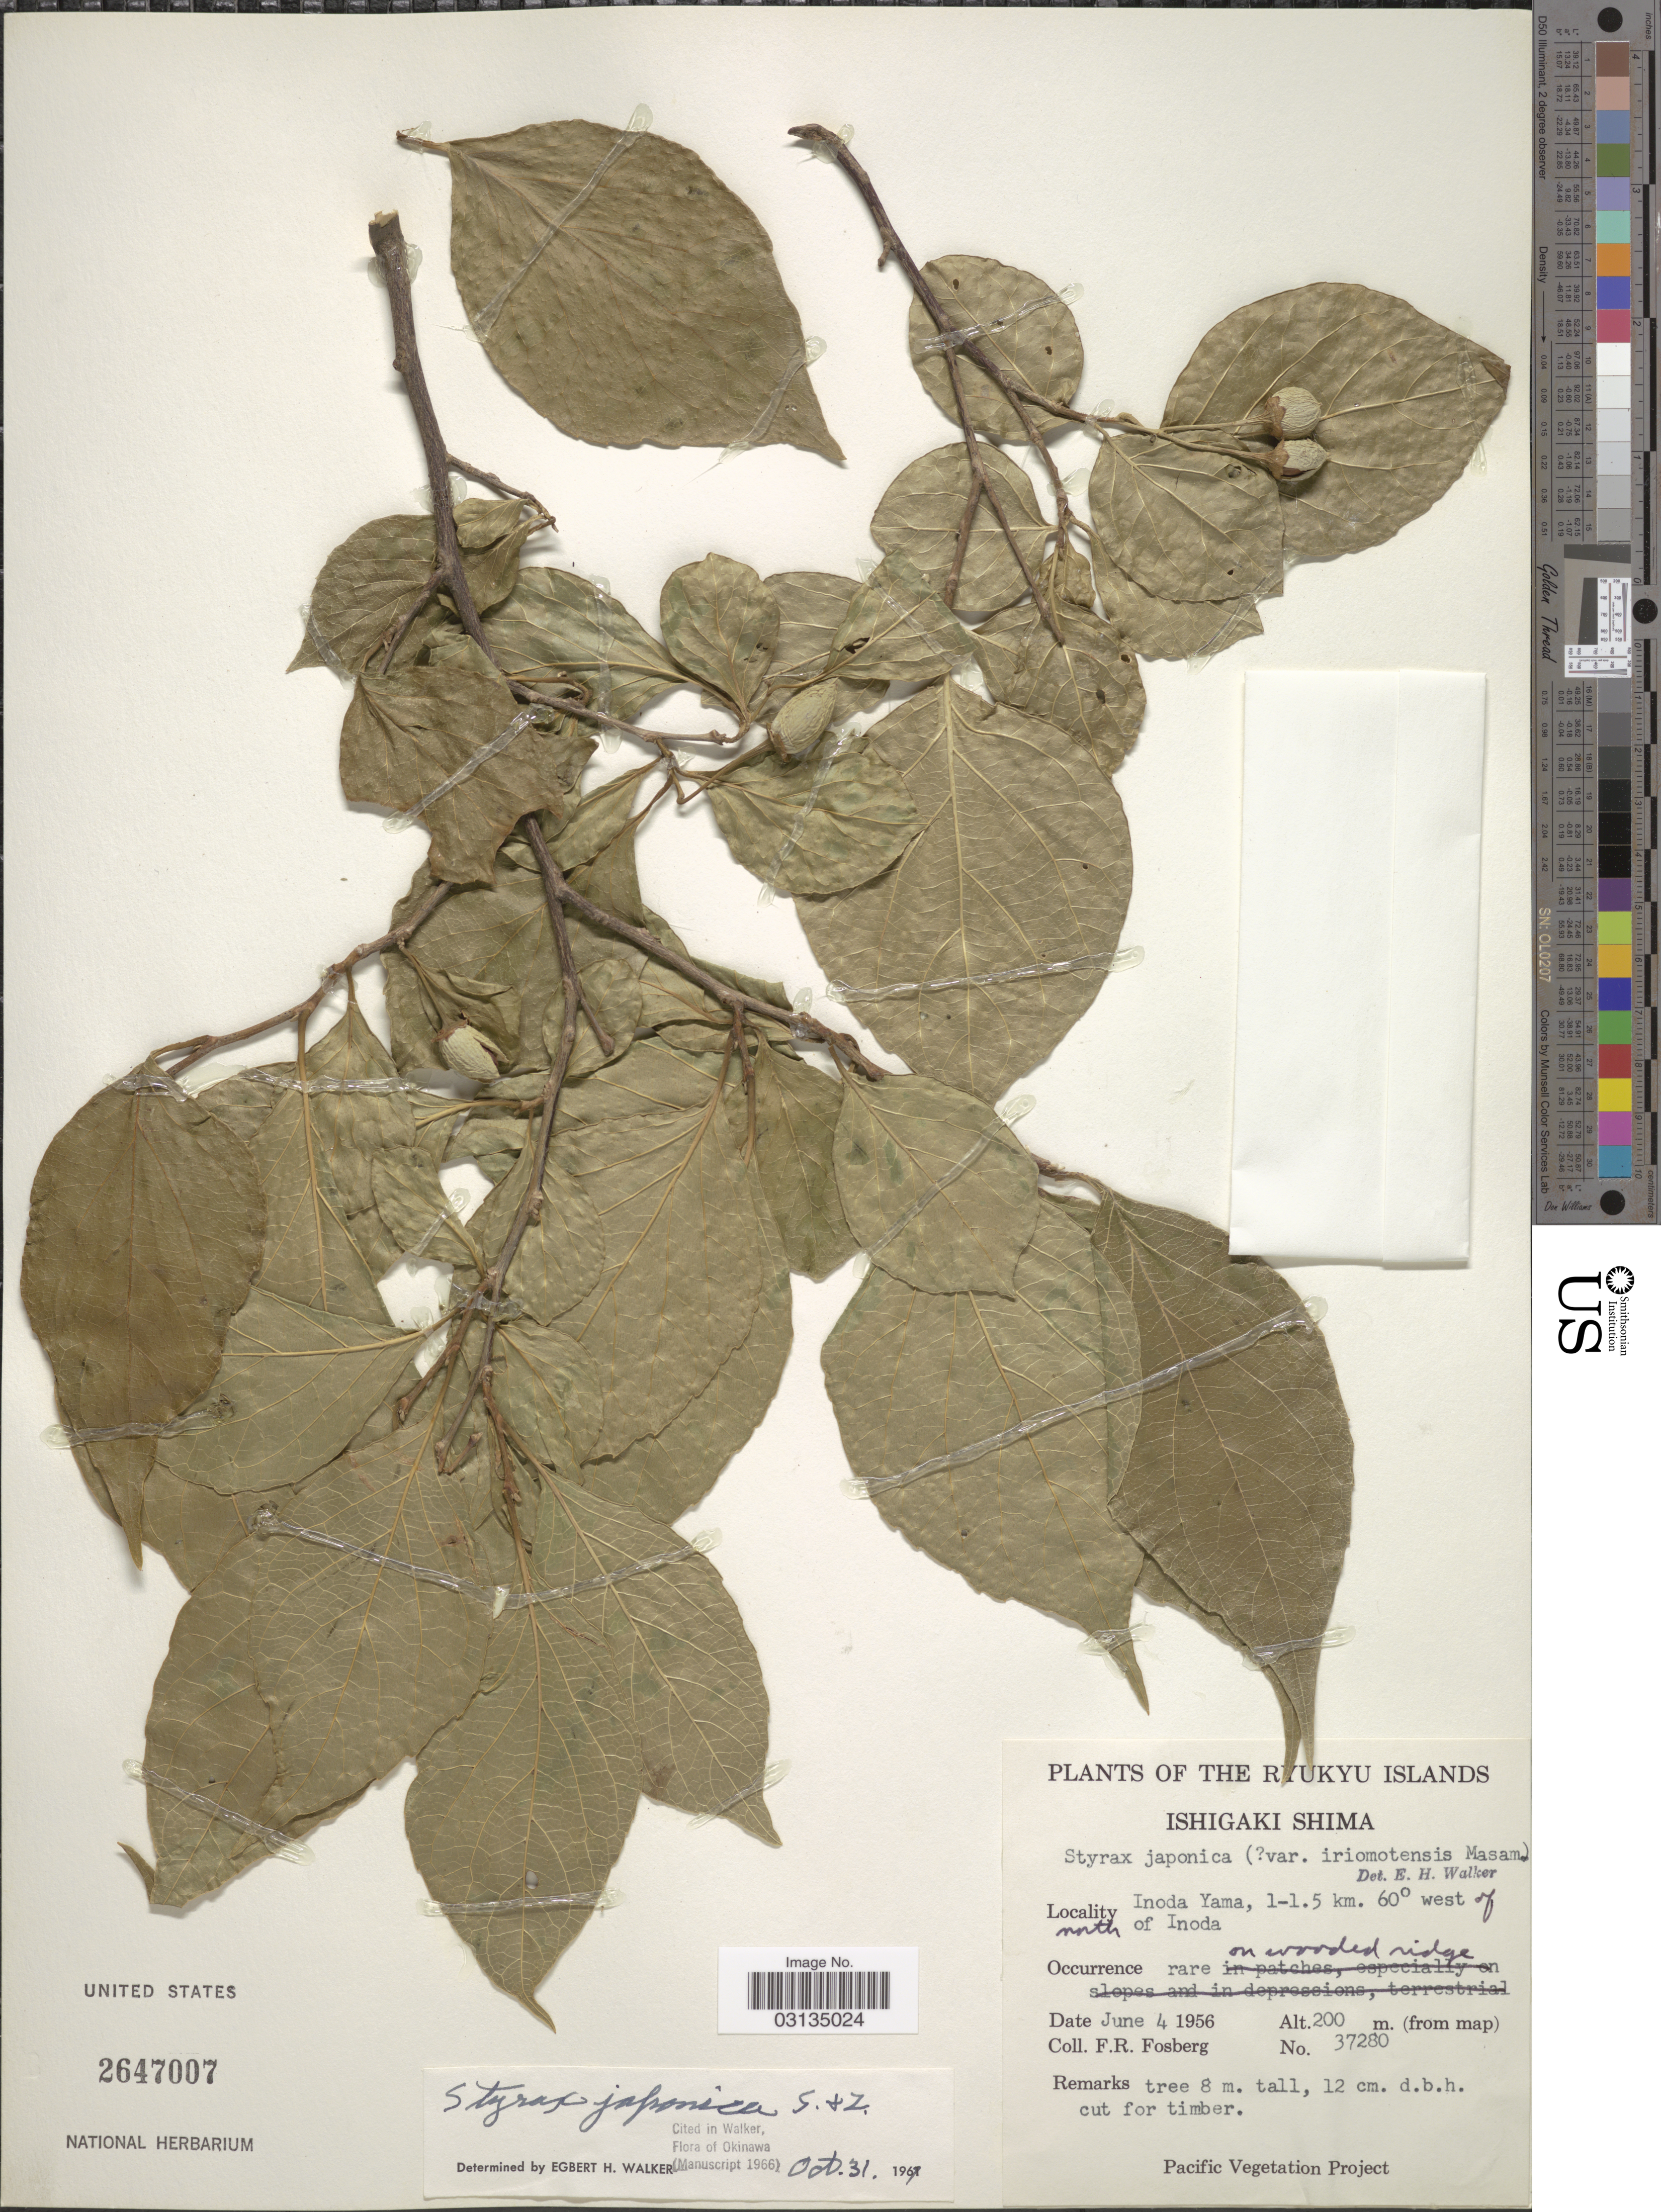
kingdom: Plantae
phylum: Tracheophyta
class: Magnoliopsida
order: Ericales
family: Styracaceae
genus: Styrax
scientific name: Styrax japonicus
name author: Siebold & Zucc.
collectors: F. R. Fosberg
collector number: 37280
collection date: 1956-06-04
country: Japan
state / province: Okinawa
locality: The Ryukyu Islands, Ishigaki Shima, Inoda Yama, 1-1.5 km. 60° west of north of Inoda.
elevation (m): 200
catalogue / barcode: US 2647007